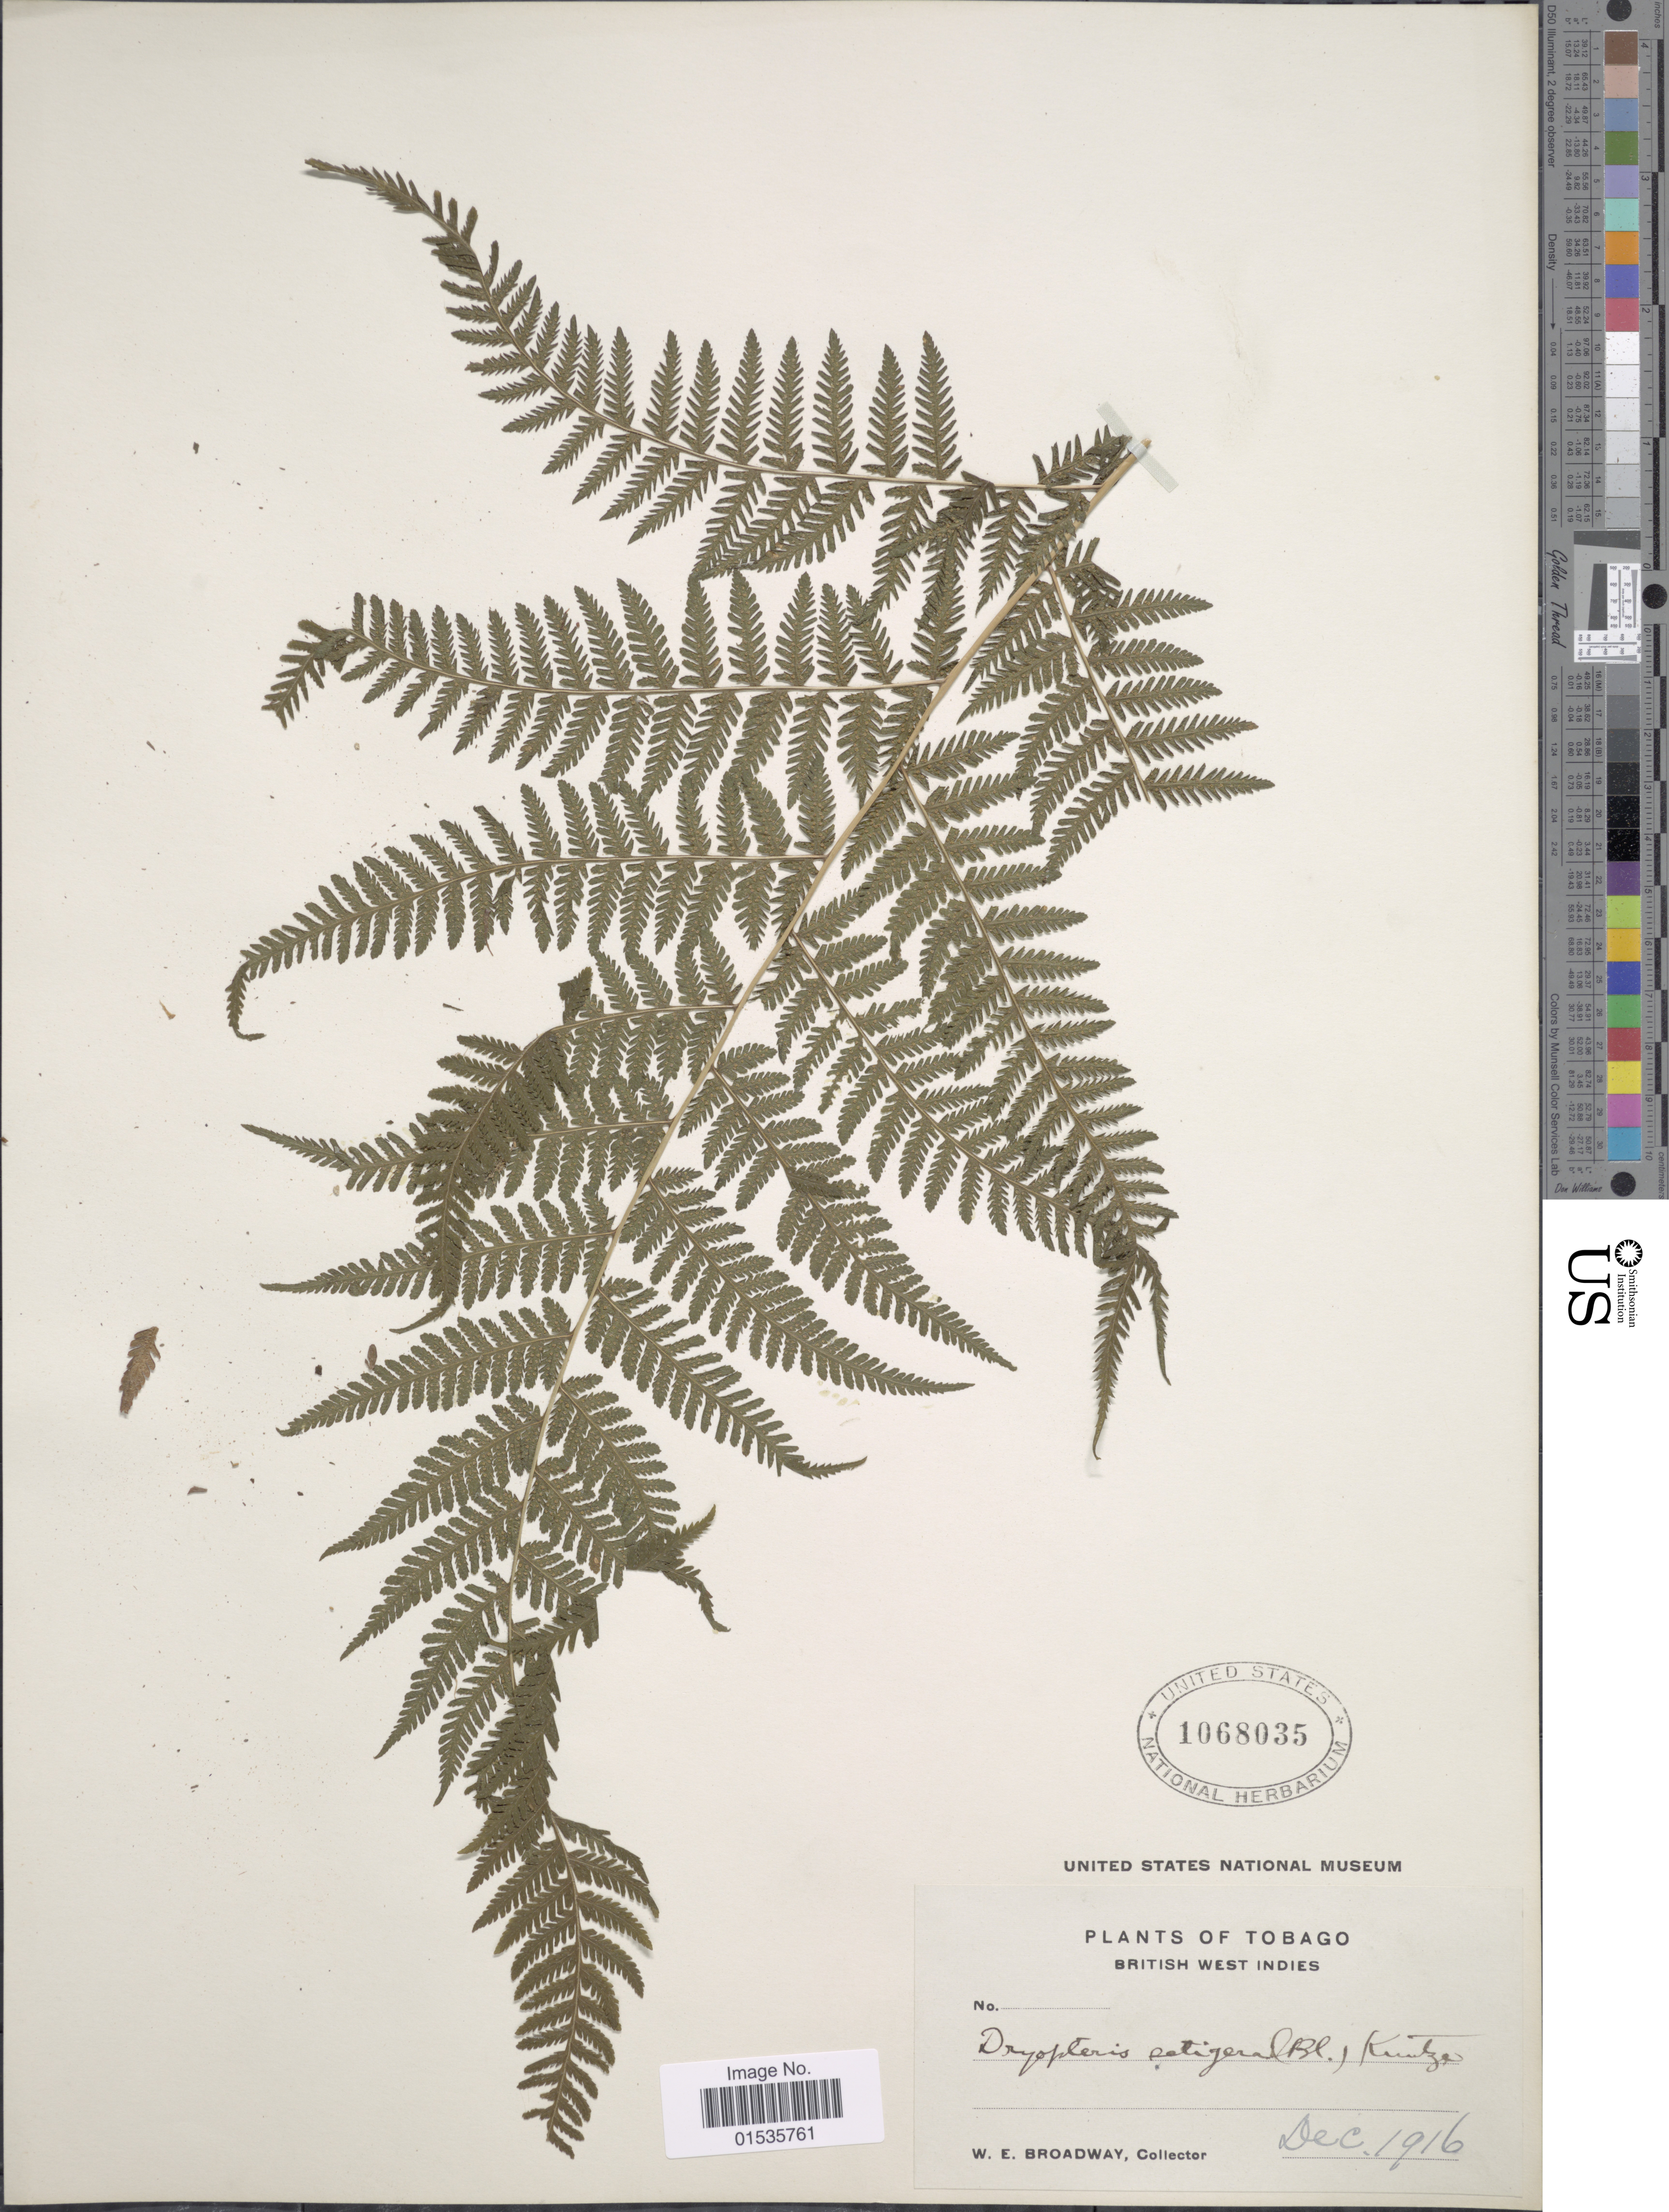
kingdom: Plantae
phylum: Tracheophyta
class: Polypodiopsida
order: Polypodiales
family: Thelypteridaceae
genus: Macrothelypteris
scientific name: Macrothelypteris torresiana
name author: (Gaudich.) Ching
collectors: W. E. Broadway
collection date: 1916-12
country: Trinidad and Tobago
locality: Tobago, British West Indies.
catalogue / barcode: US 1068035